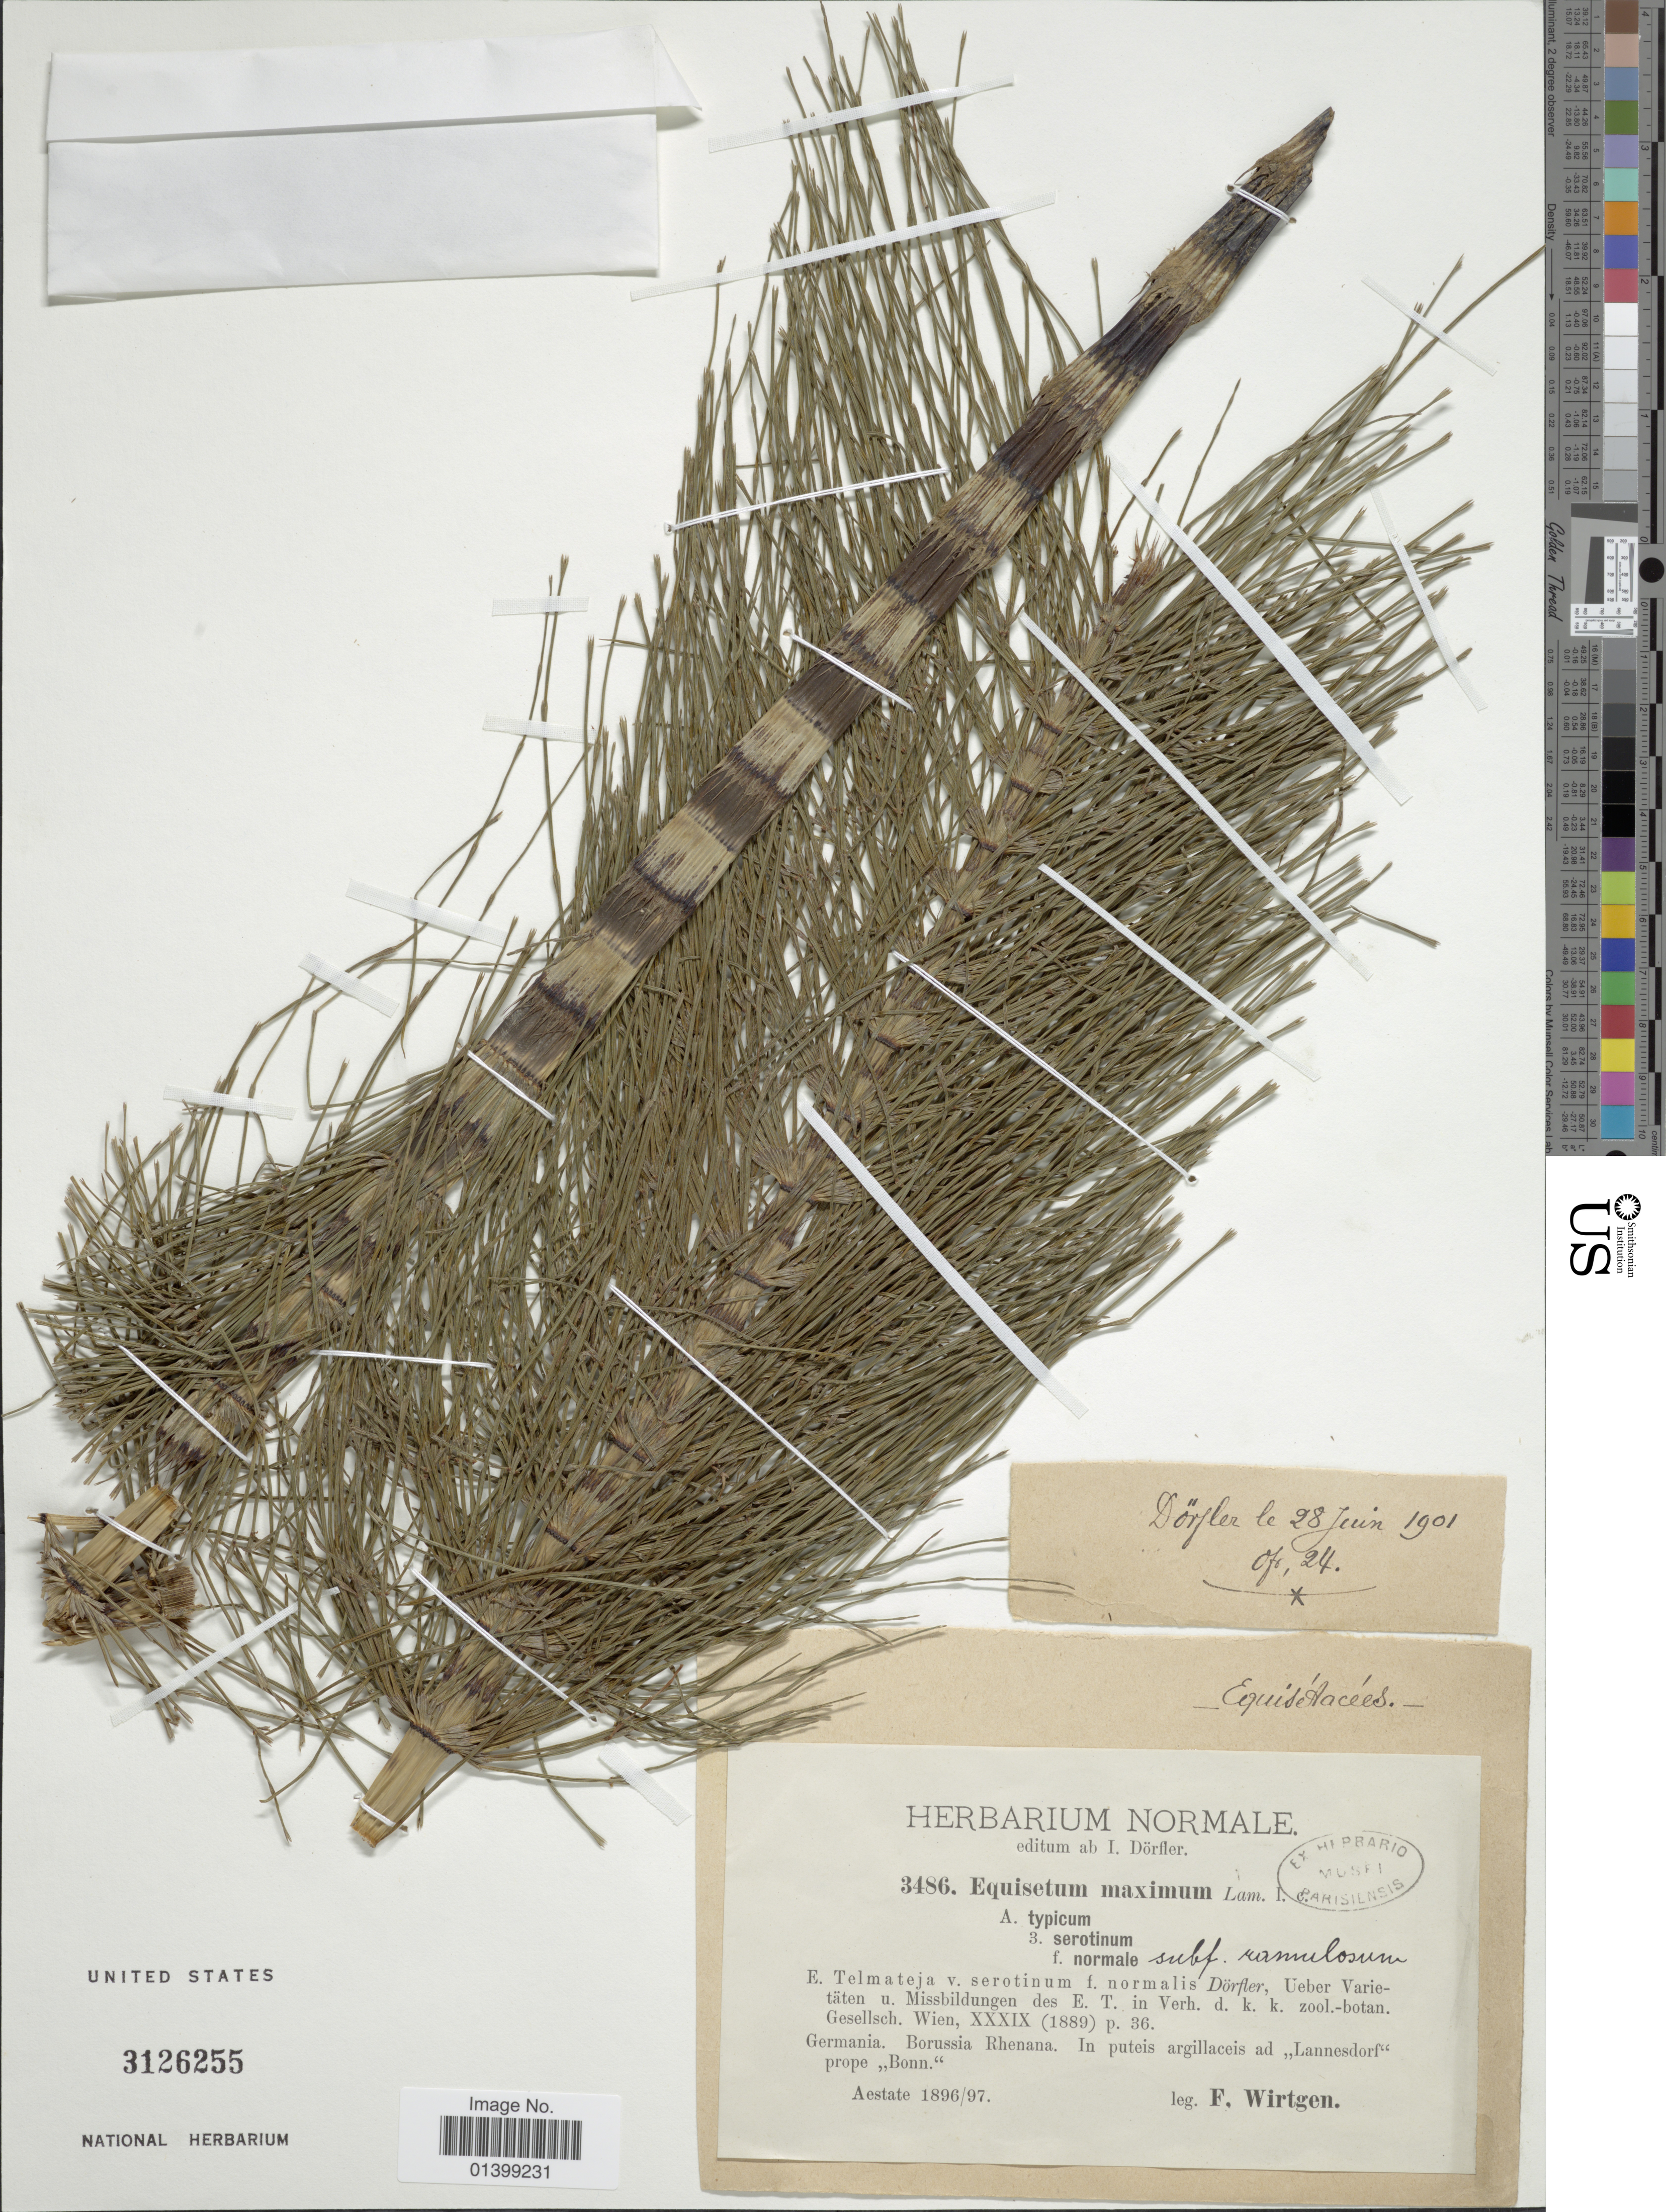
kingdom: Plantae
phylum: Tracheophyta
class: Polypodiopsida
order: Equisetales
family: Equisetaceae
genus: Equisetum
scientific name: Equisetum telmateia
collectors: F. Wirtgen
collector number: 3486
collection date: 1896/1897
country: Germany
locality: Borussia Rhenana. In pratis argillaceis ad ,,Lannesdorf' prope ,,Bonn'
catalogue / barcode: US 3126255